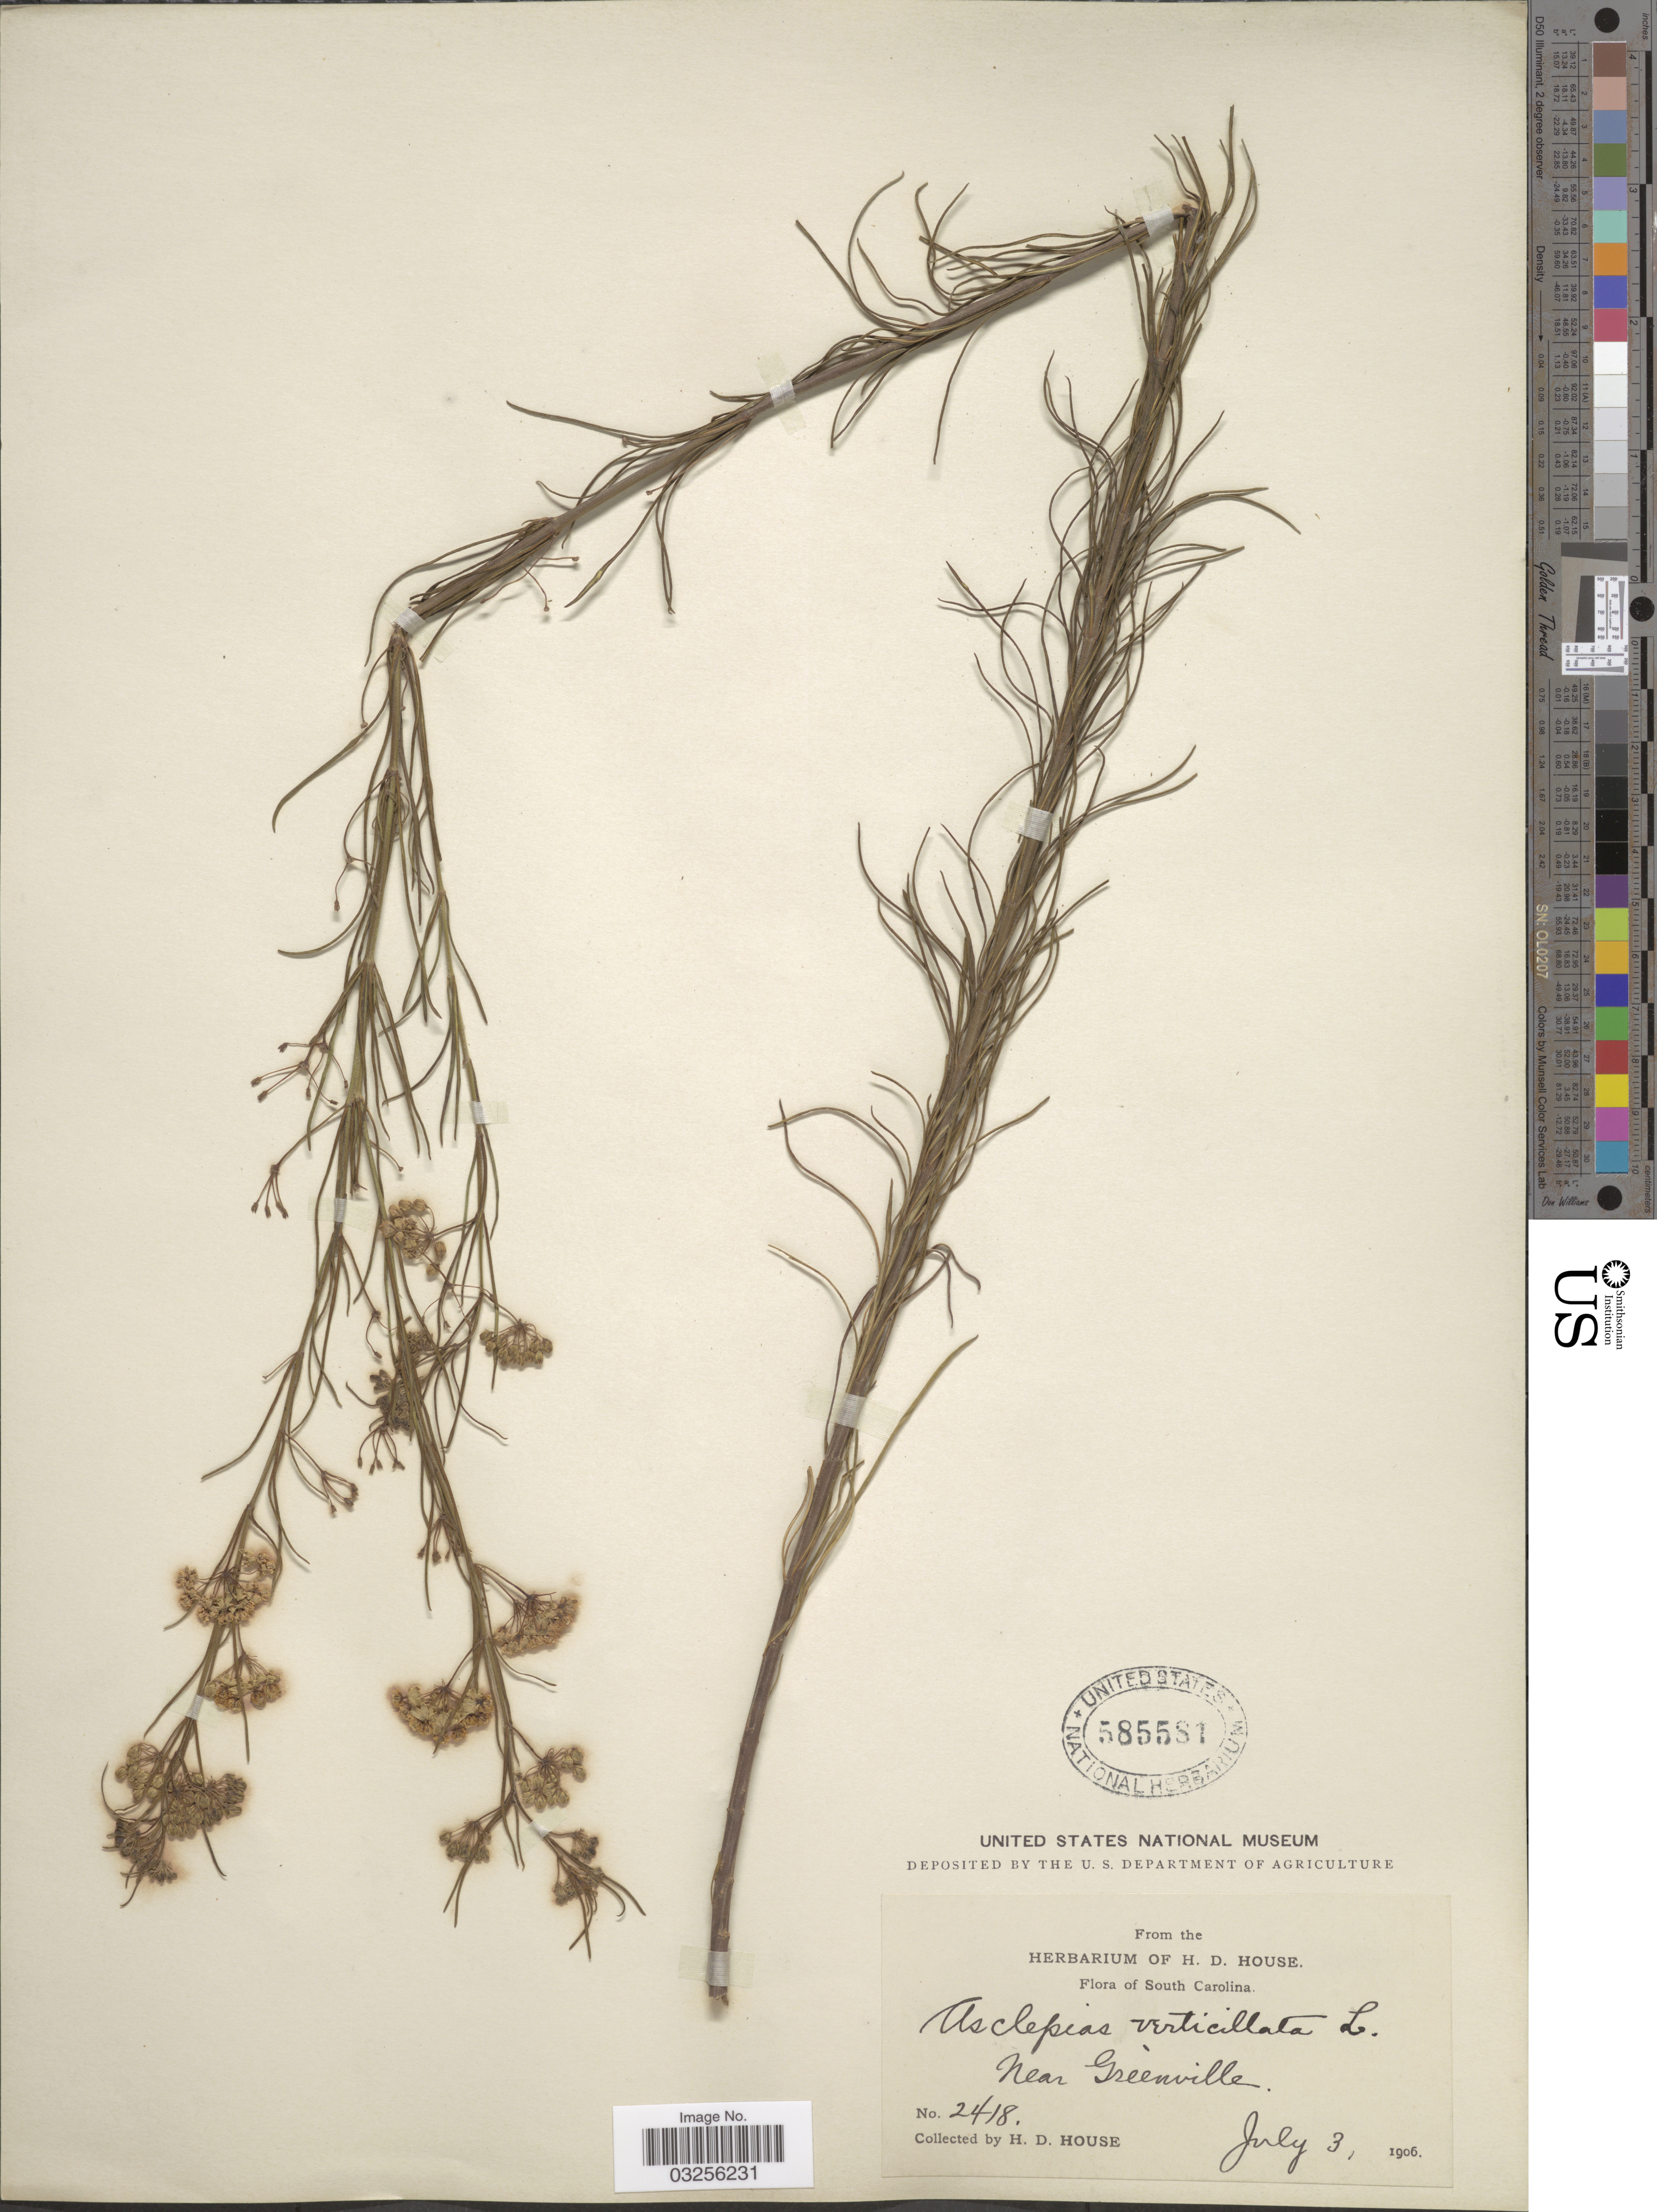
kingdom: Plantae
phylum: Tracheophyta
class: Magnoliopsida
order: Gentianales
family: Apocynaceae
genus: Asclepias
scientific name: Asclepias verticillata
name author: L.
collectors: H. D. House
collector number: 2418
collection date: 1906-07-03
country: United States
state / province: South Carolina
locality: Near Greenville.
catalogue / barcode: US 585581